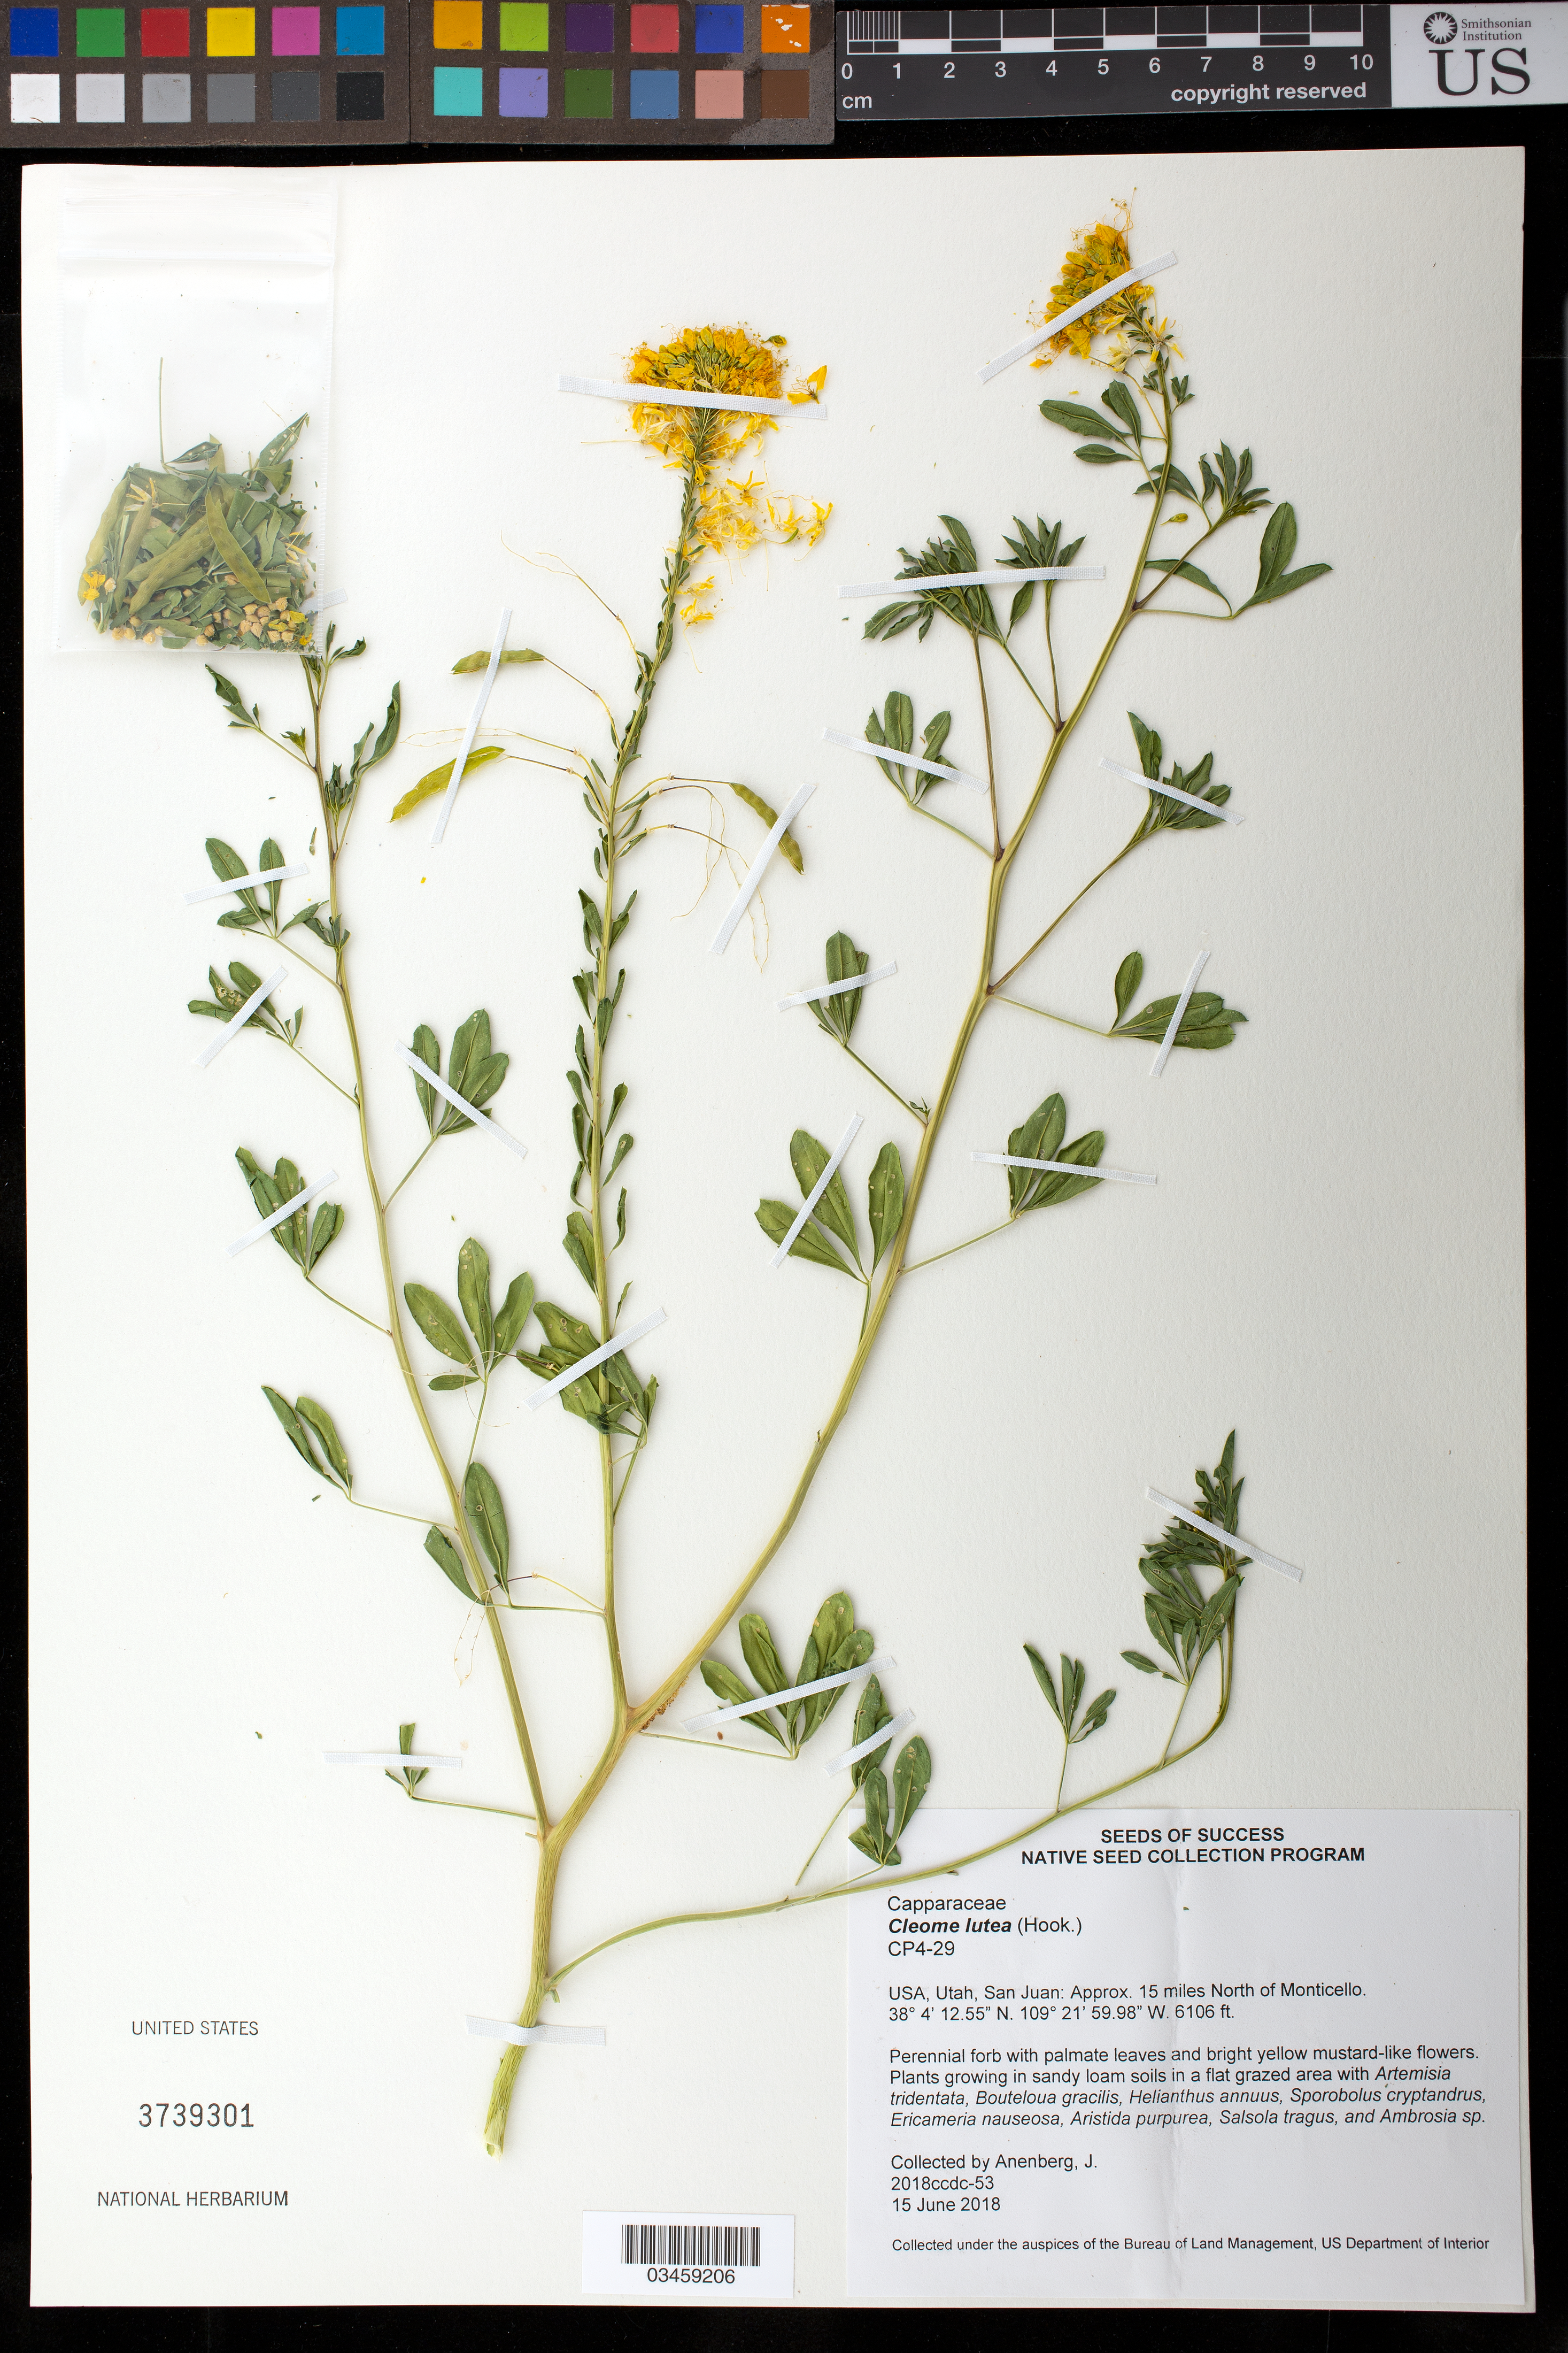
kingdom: Plantae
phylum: Tracheophyta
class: Magnoliopsida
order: Brassicales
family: Cleomaceae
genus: Cleomella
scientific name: Cleomella lutea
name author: (Hook.) Roalson & J.C. Hall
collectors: J. Anenberg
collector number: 2018ccdc-53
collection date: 2018-06-15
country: United States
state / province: Utah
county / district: San Juan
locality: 15 mi. N of Monticello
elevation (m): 1861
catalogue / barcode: US 3739301